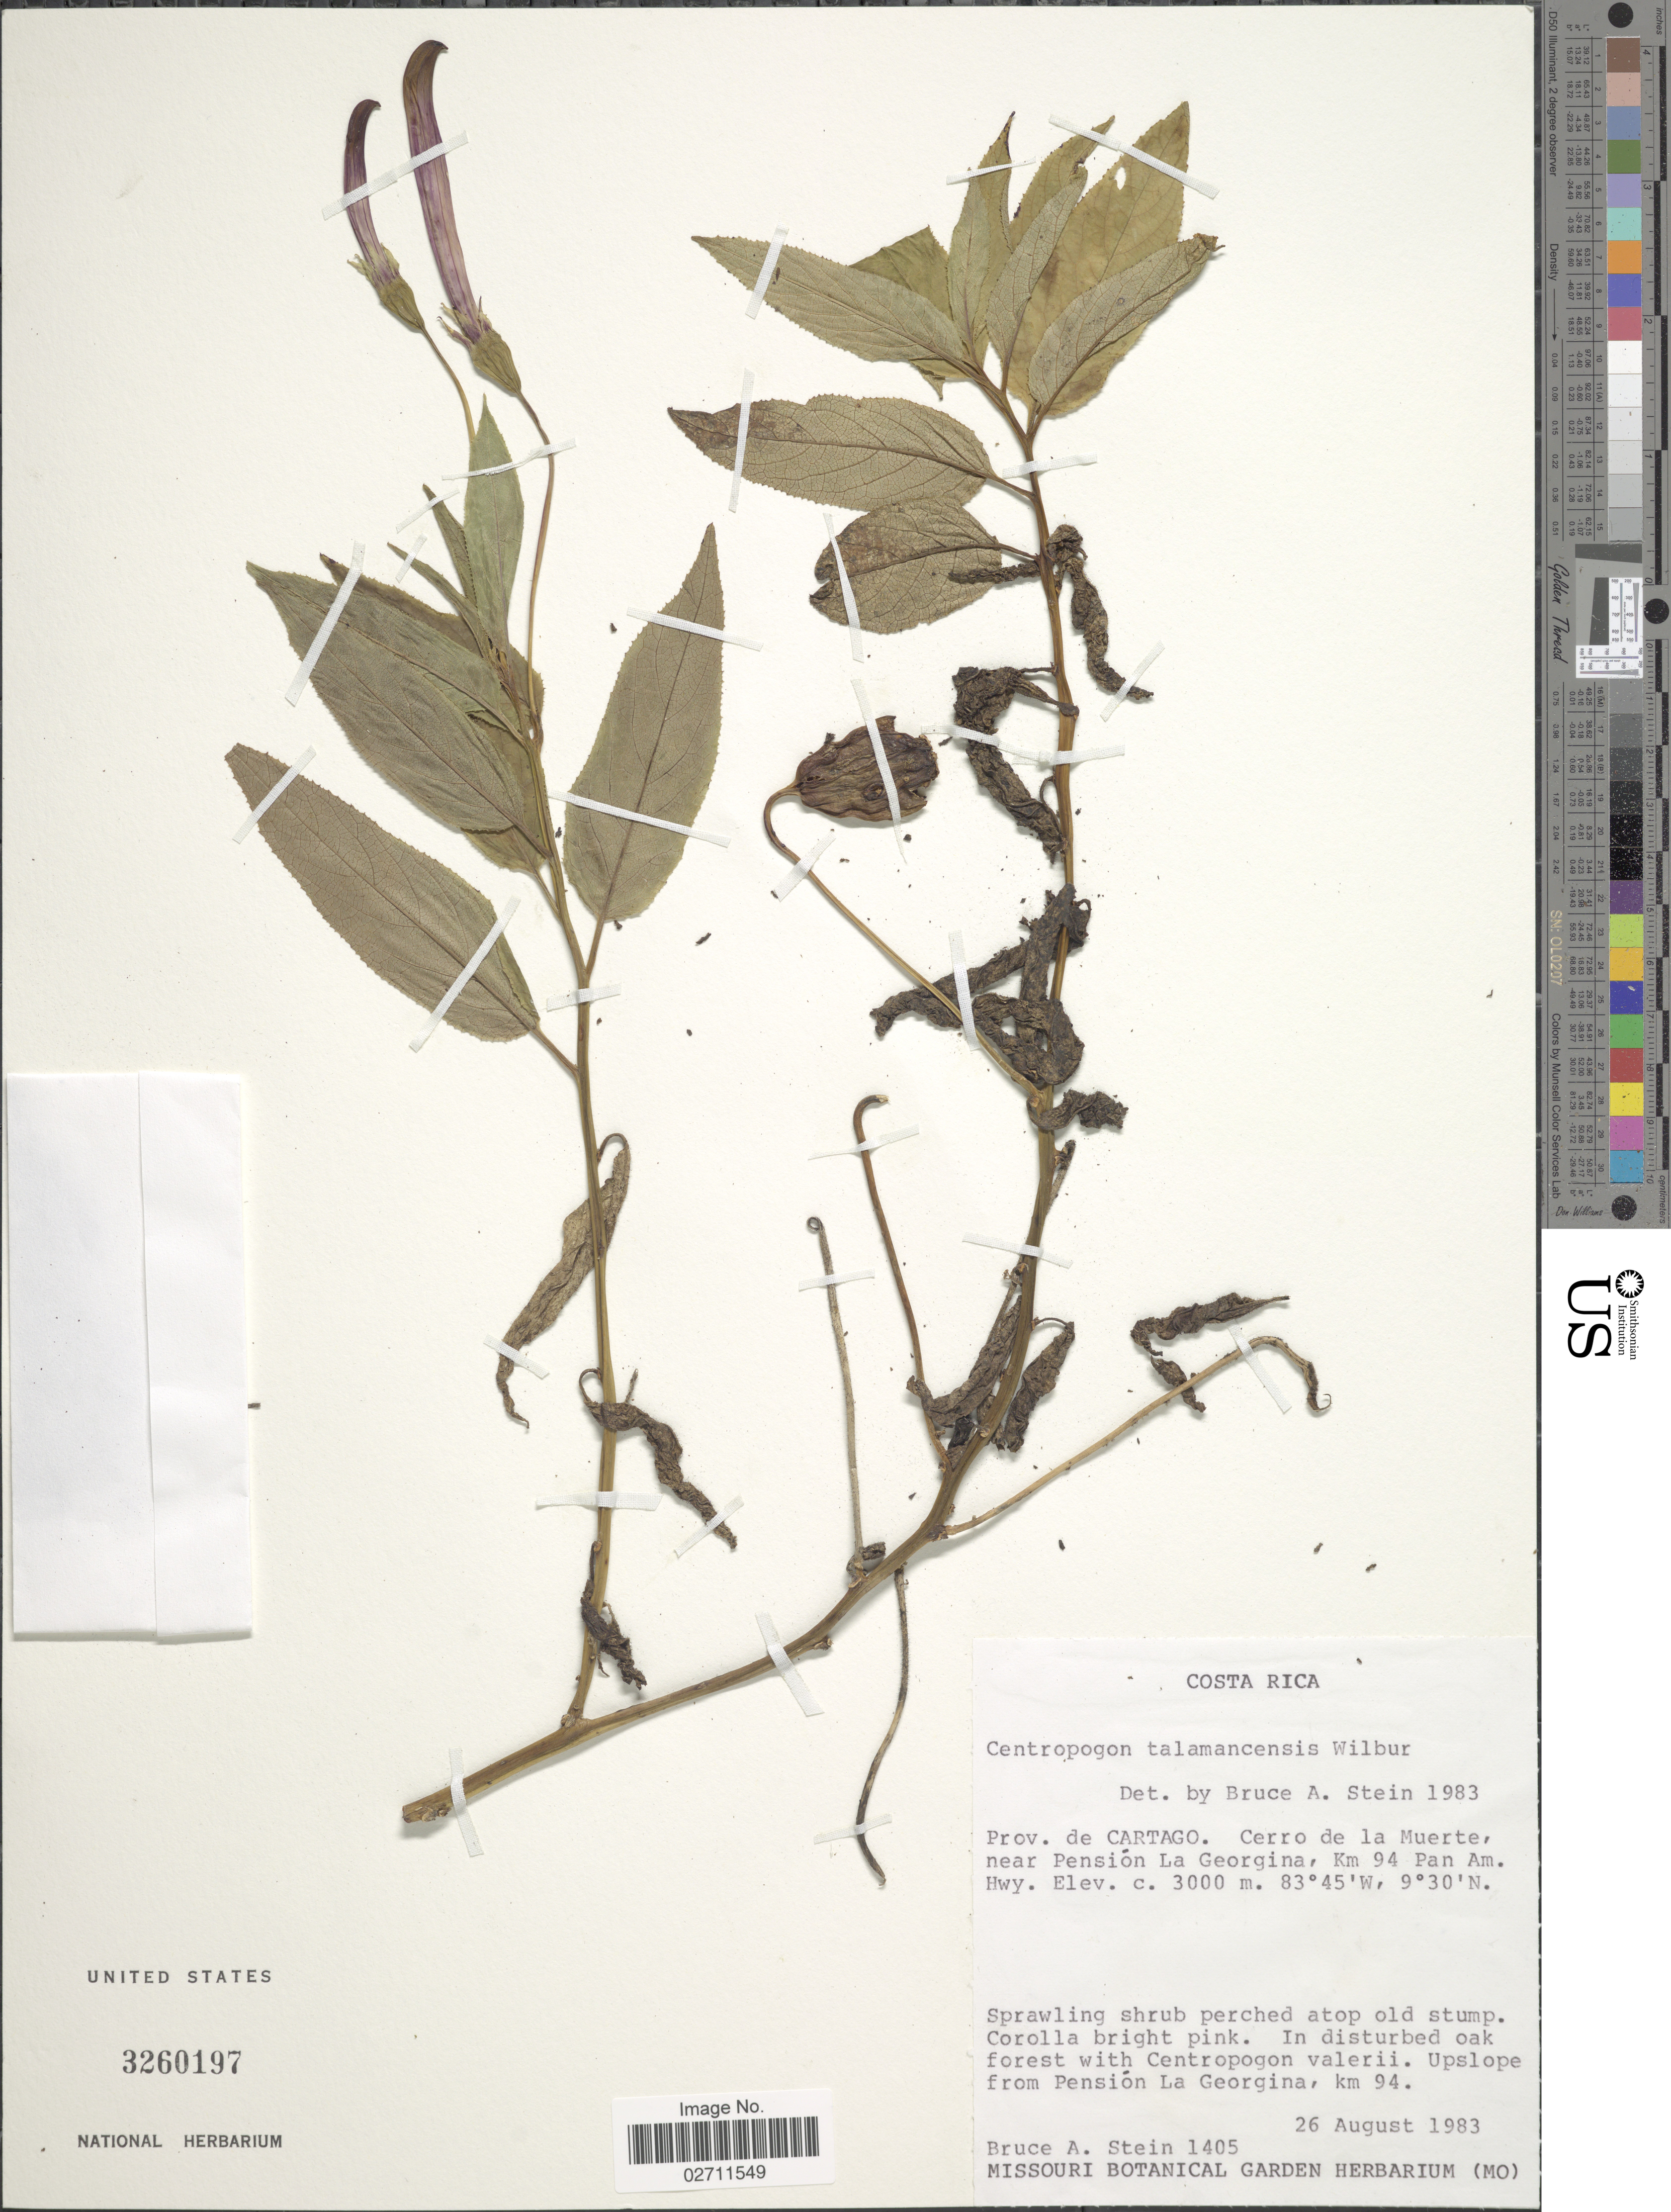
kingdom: Plantae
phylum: Tracheophyta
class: Magnoliopsida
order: Asterales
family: Campanulaceae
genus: Centropogon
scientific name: Centropogon talamancensis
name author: Wilbur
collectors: B. A. Stein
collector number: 1405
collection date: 1983-08-26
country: Costa Rica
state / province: Cartago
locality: Cerro de la Muerte, near Pension La Georgina, Km 94 Pan Am. Hwy.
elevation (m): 3000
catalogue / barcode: US 3260197